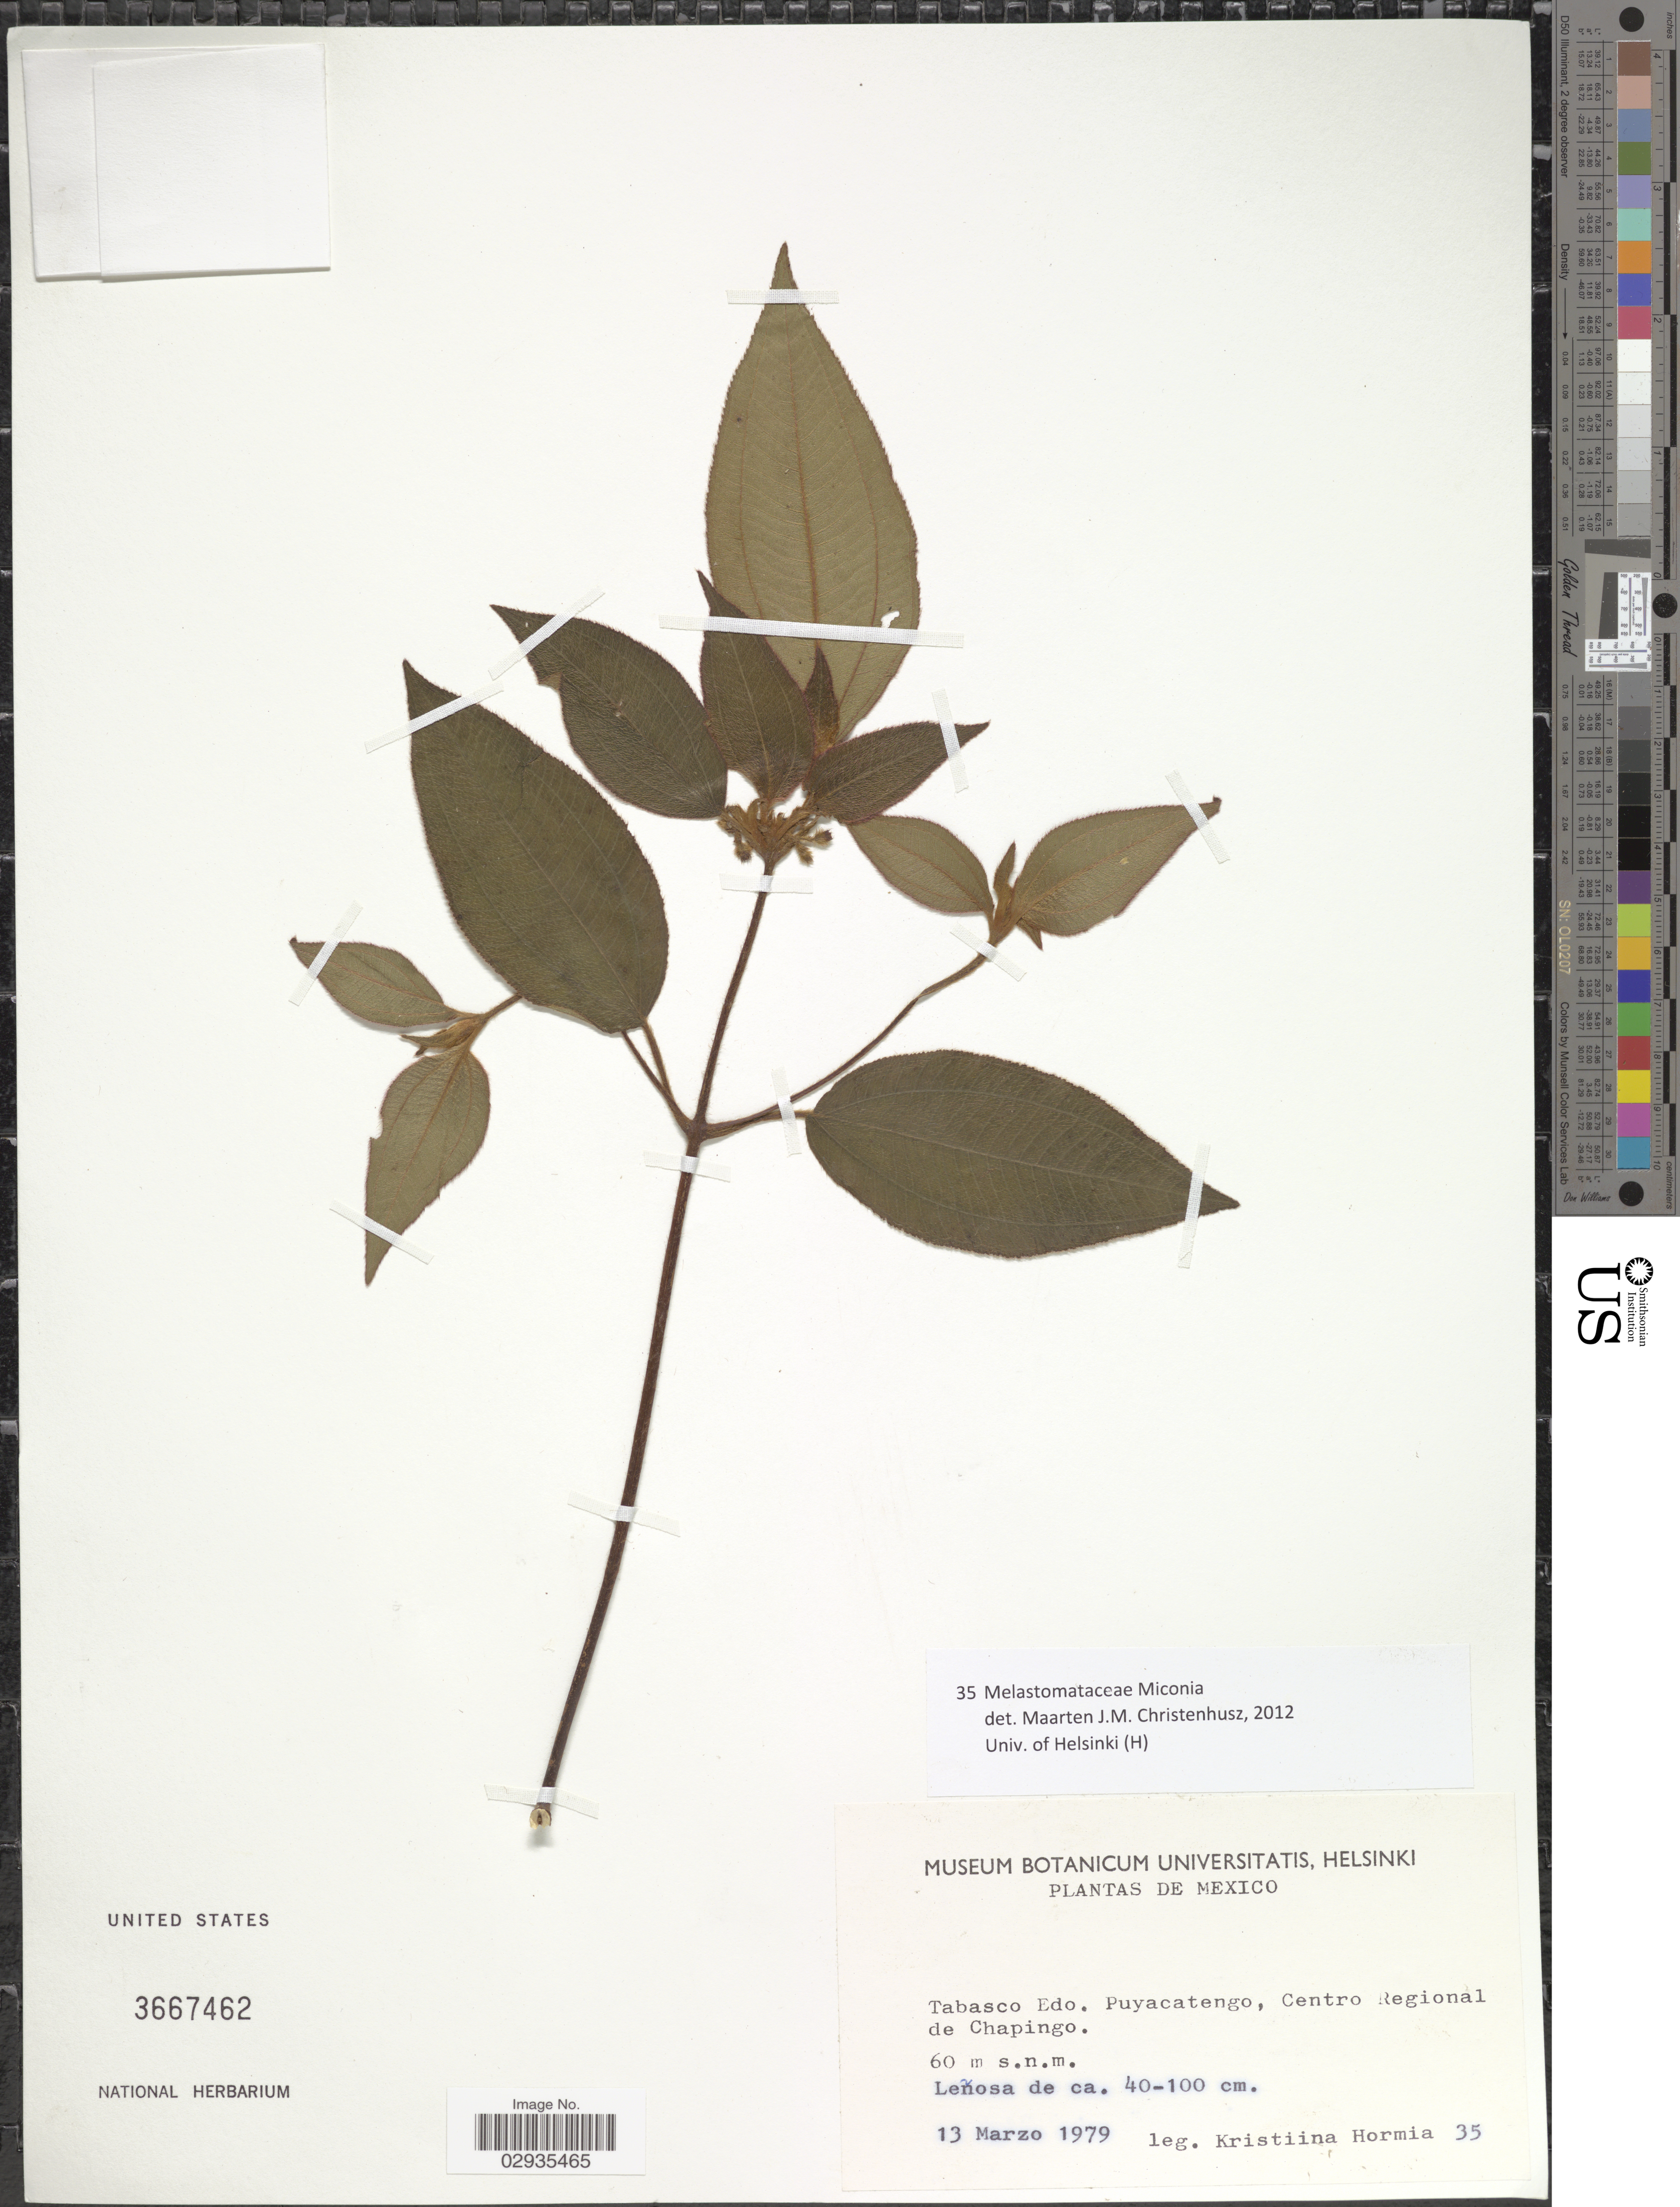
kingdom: Plantae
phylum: Tracheophyta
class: Magnoliopsida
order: Myrtales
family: Melastomataceae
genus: Miconia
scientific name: Miconia sp.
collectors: K. Hormia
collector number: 35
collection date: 1979-03-13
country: Mexico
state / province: Tabasco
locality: Tabasco Edo. Puyacatengo, Centro Regional de Chapingo.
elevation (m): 60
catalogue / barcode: US 3667462